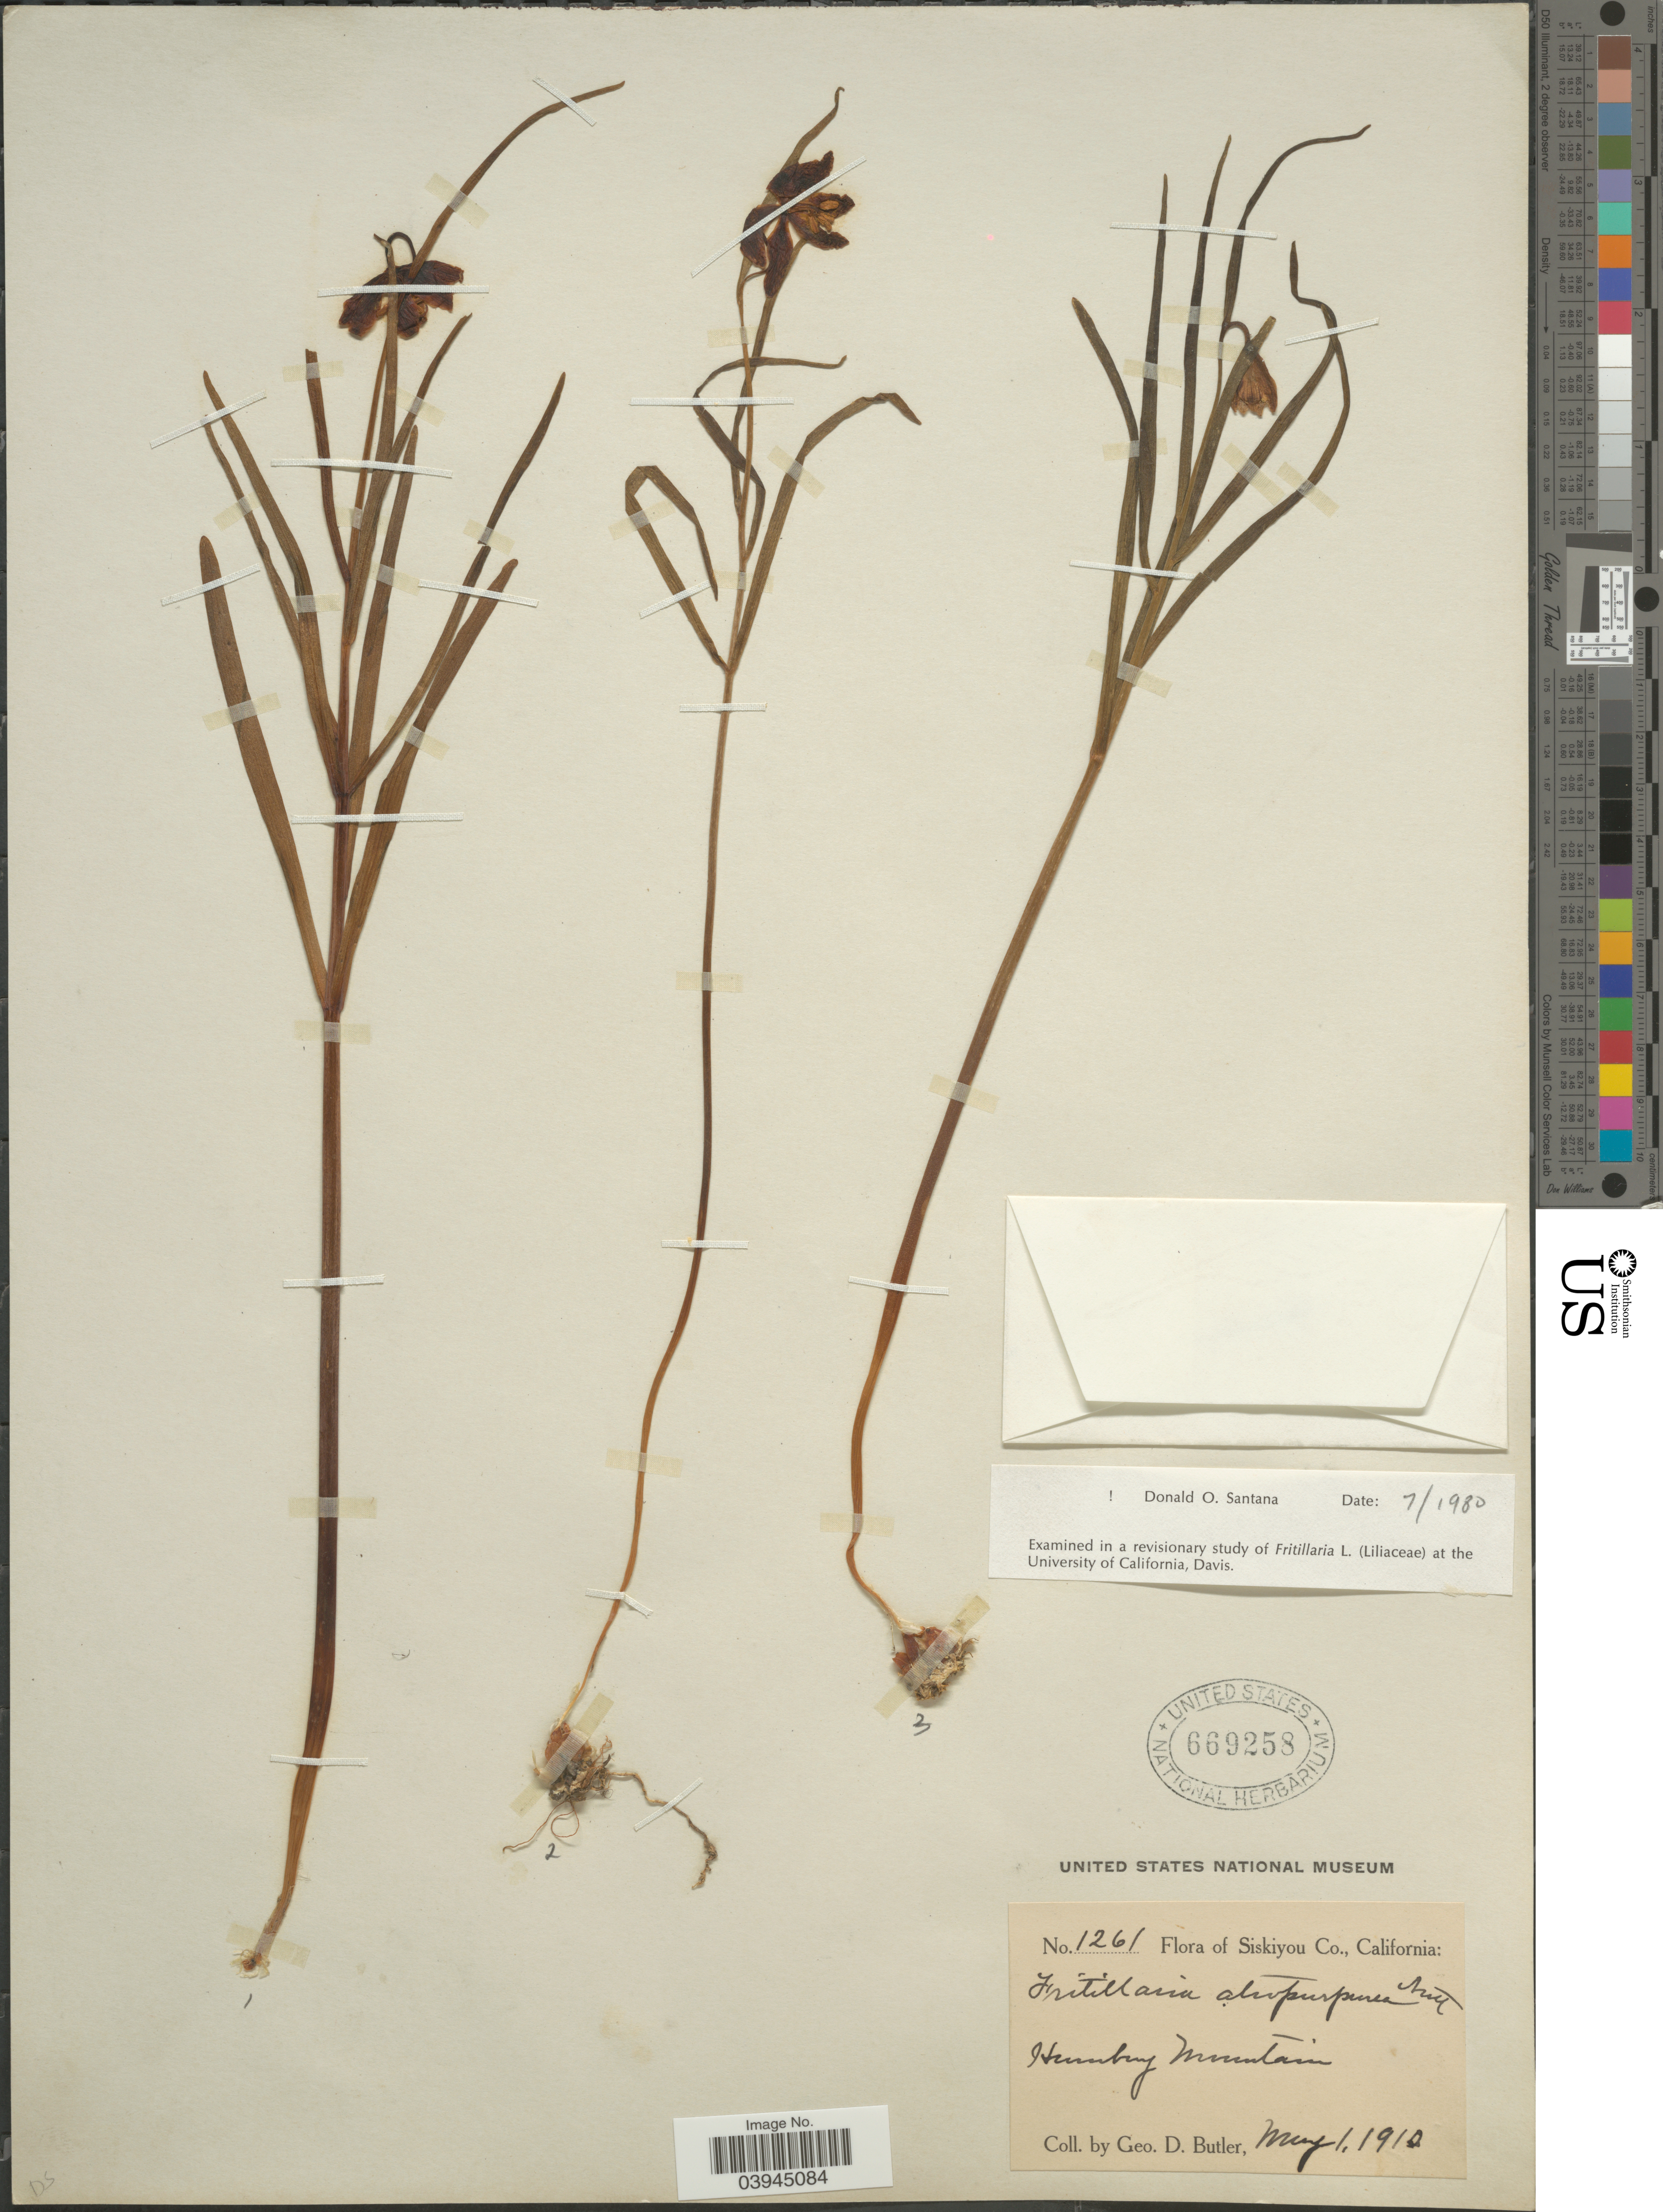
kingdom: Plantae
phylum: Tracheophyta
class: Liliopsida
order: Liliales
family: Liliaceae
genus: Fritillaria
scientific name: Fritillaria atropurpurea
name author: Nutt.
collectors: G. D. Butler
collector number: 1261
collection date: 1910-05-01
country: United States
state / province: California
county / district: Siskiyou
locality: Siskiyou Co. Humbug Mountain.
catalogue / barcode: US 669258